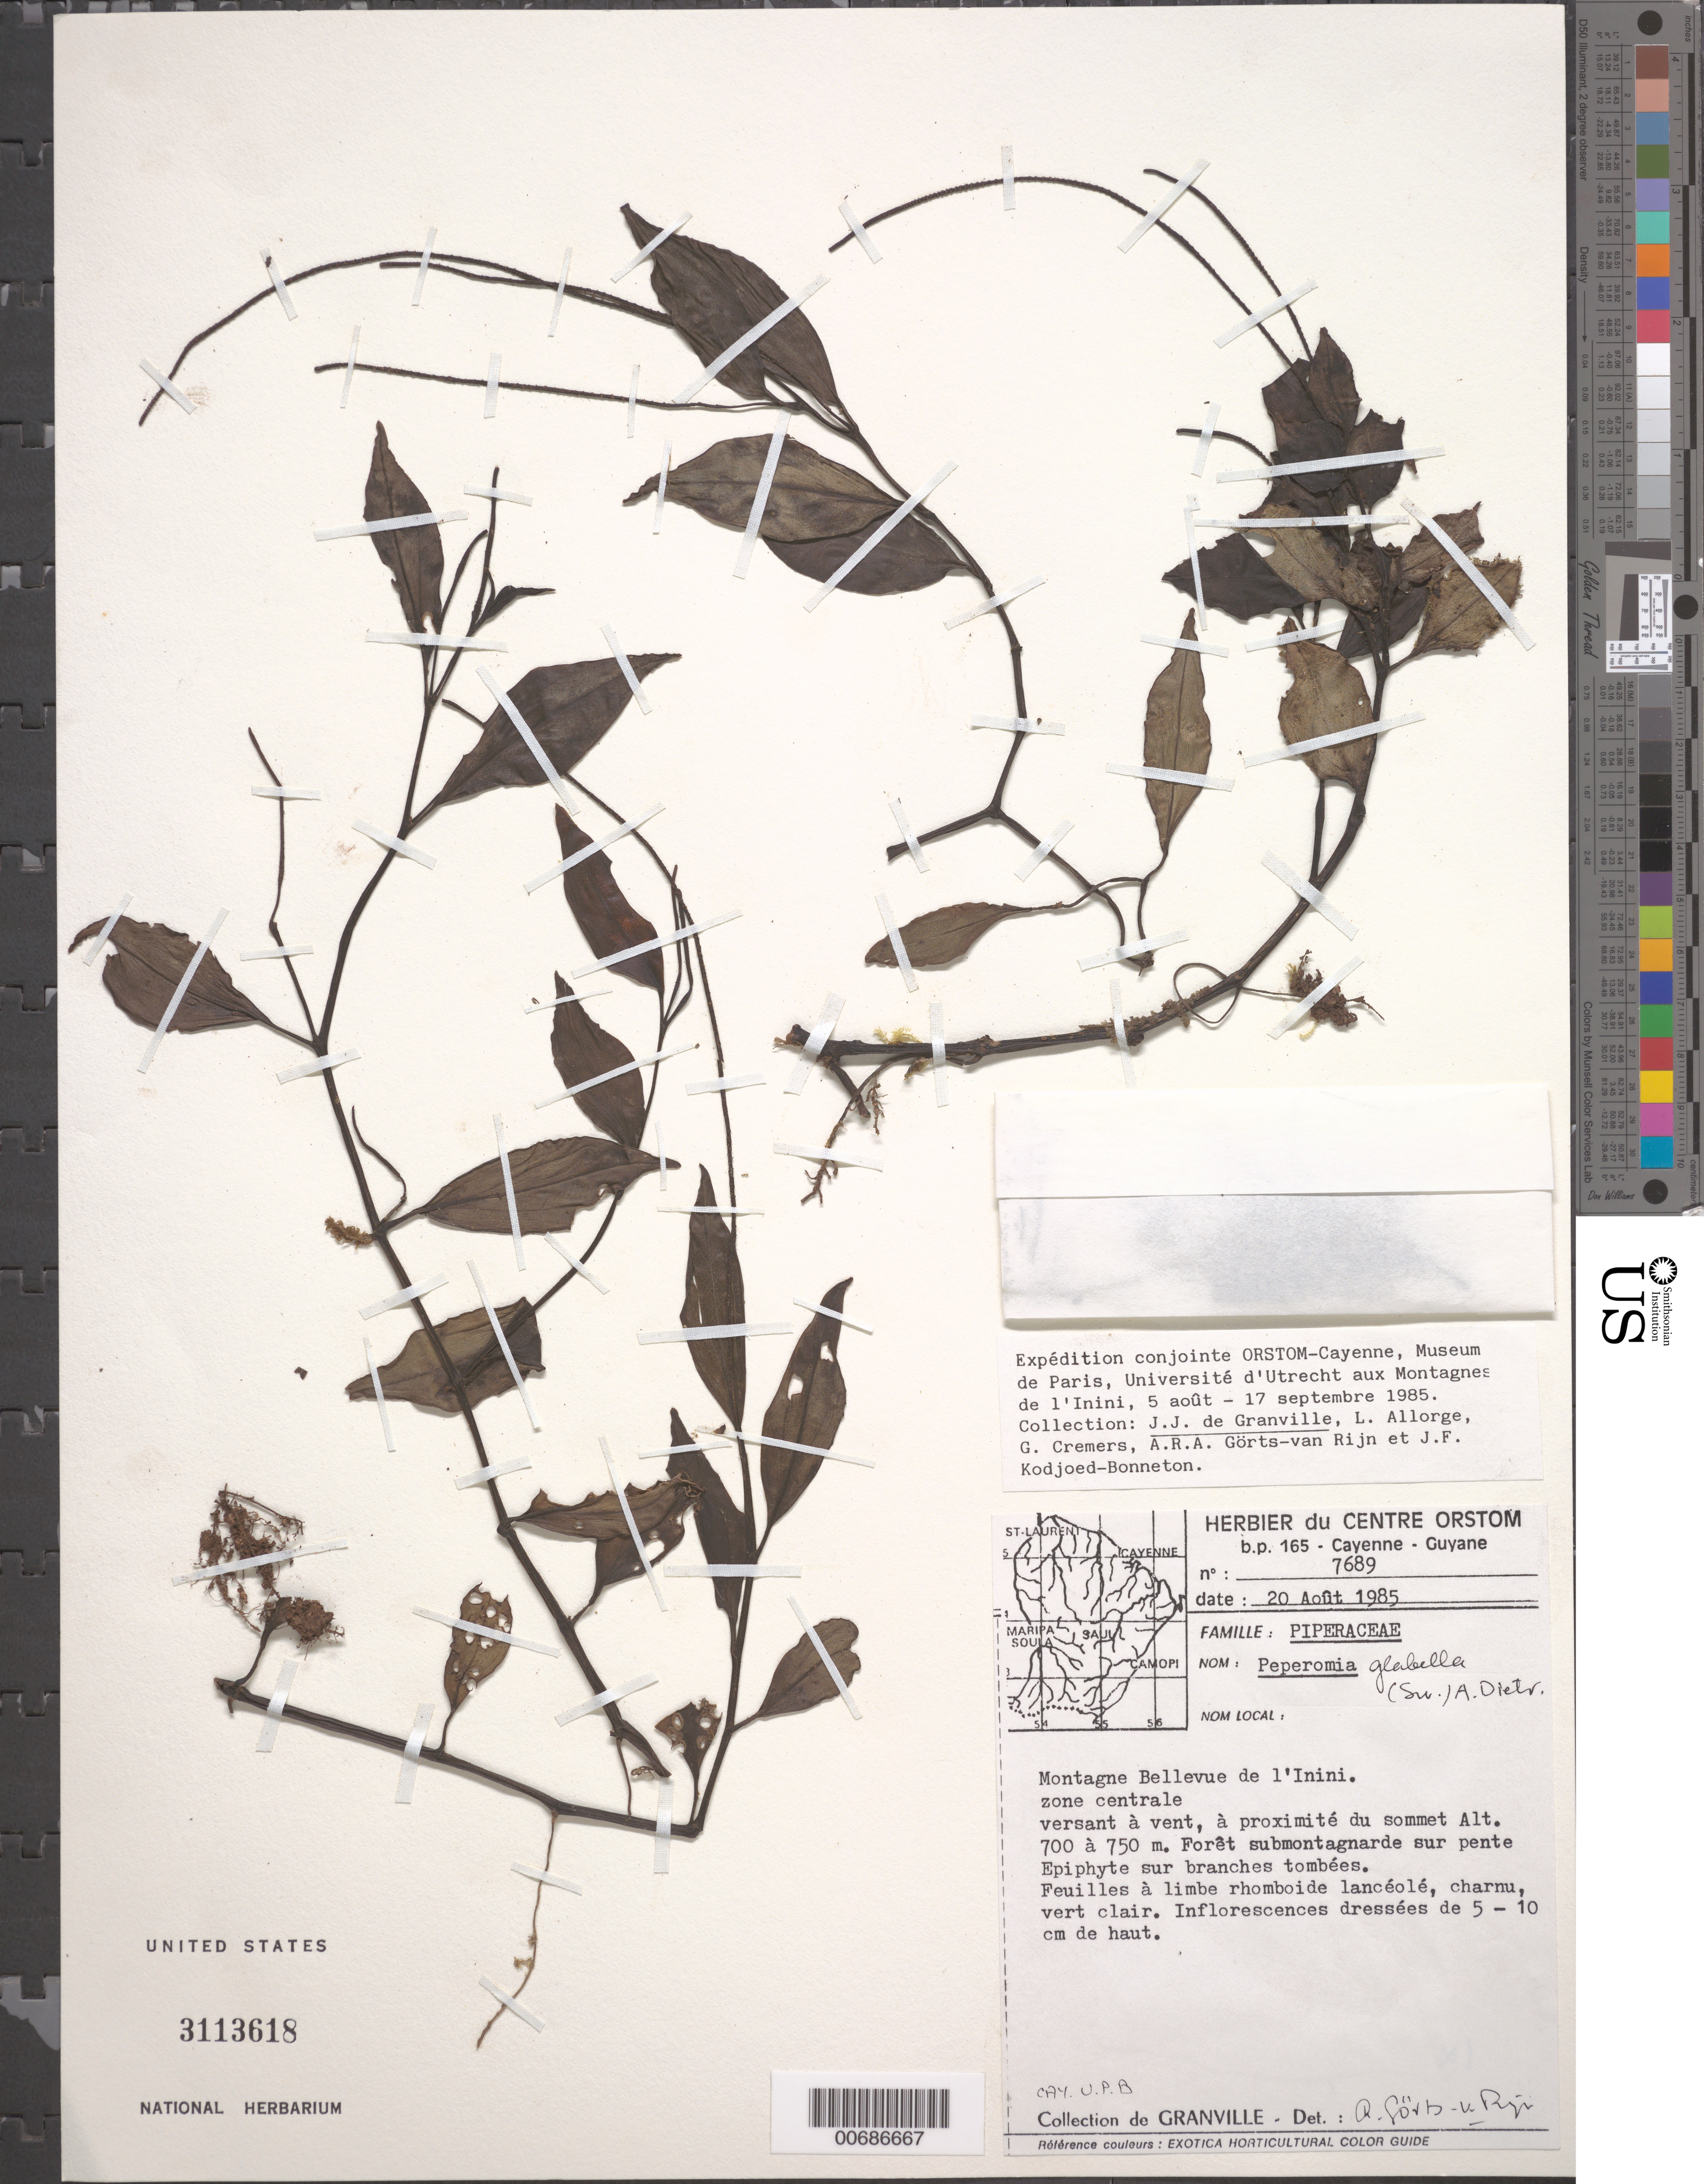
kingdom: Plantae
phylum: Tracheophyta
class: Magnoliopsida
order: Piperales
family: Piperaceae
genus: Peperomia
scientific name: Peperomia glabella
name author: (Sw.) A. Dietr.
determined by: Görts-van Rijn, A. R. A.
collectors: J.-J. de Granville, L. Allorge, G. Cremers, A. .R. A. Görts-van Rijn & J. Kodjoed-Bonneton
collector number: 7689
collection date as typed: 20-Aug-85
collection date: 1985-08-20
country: French Guiana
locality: Montagnes Bellevue de l'Inini, zone centrale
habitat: Forêt submontagnarde sur pente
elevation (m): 700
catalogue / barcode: US 3113618